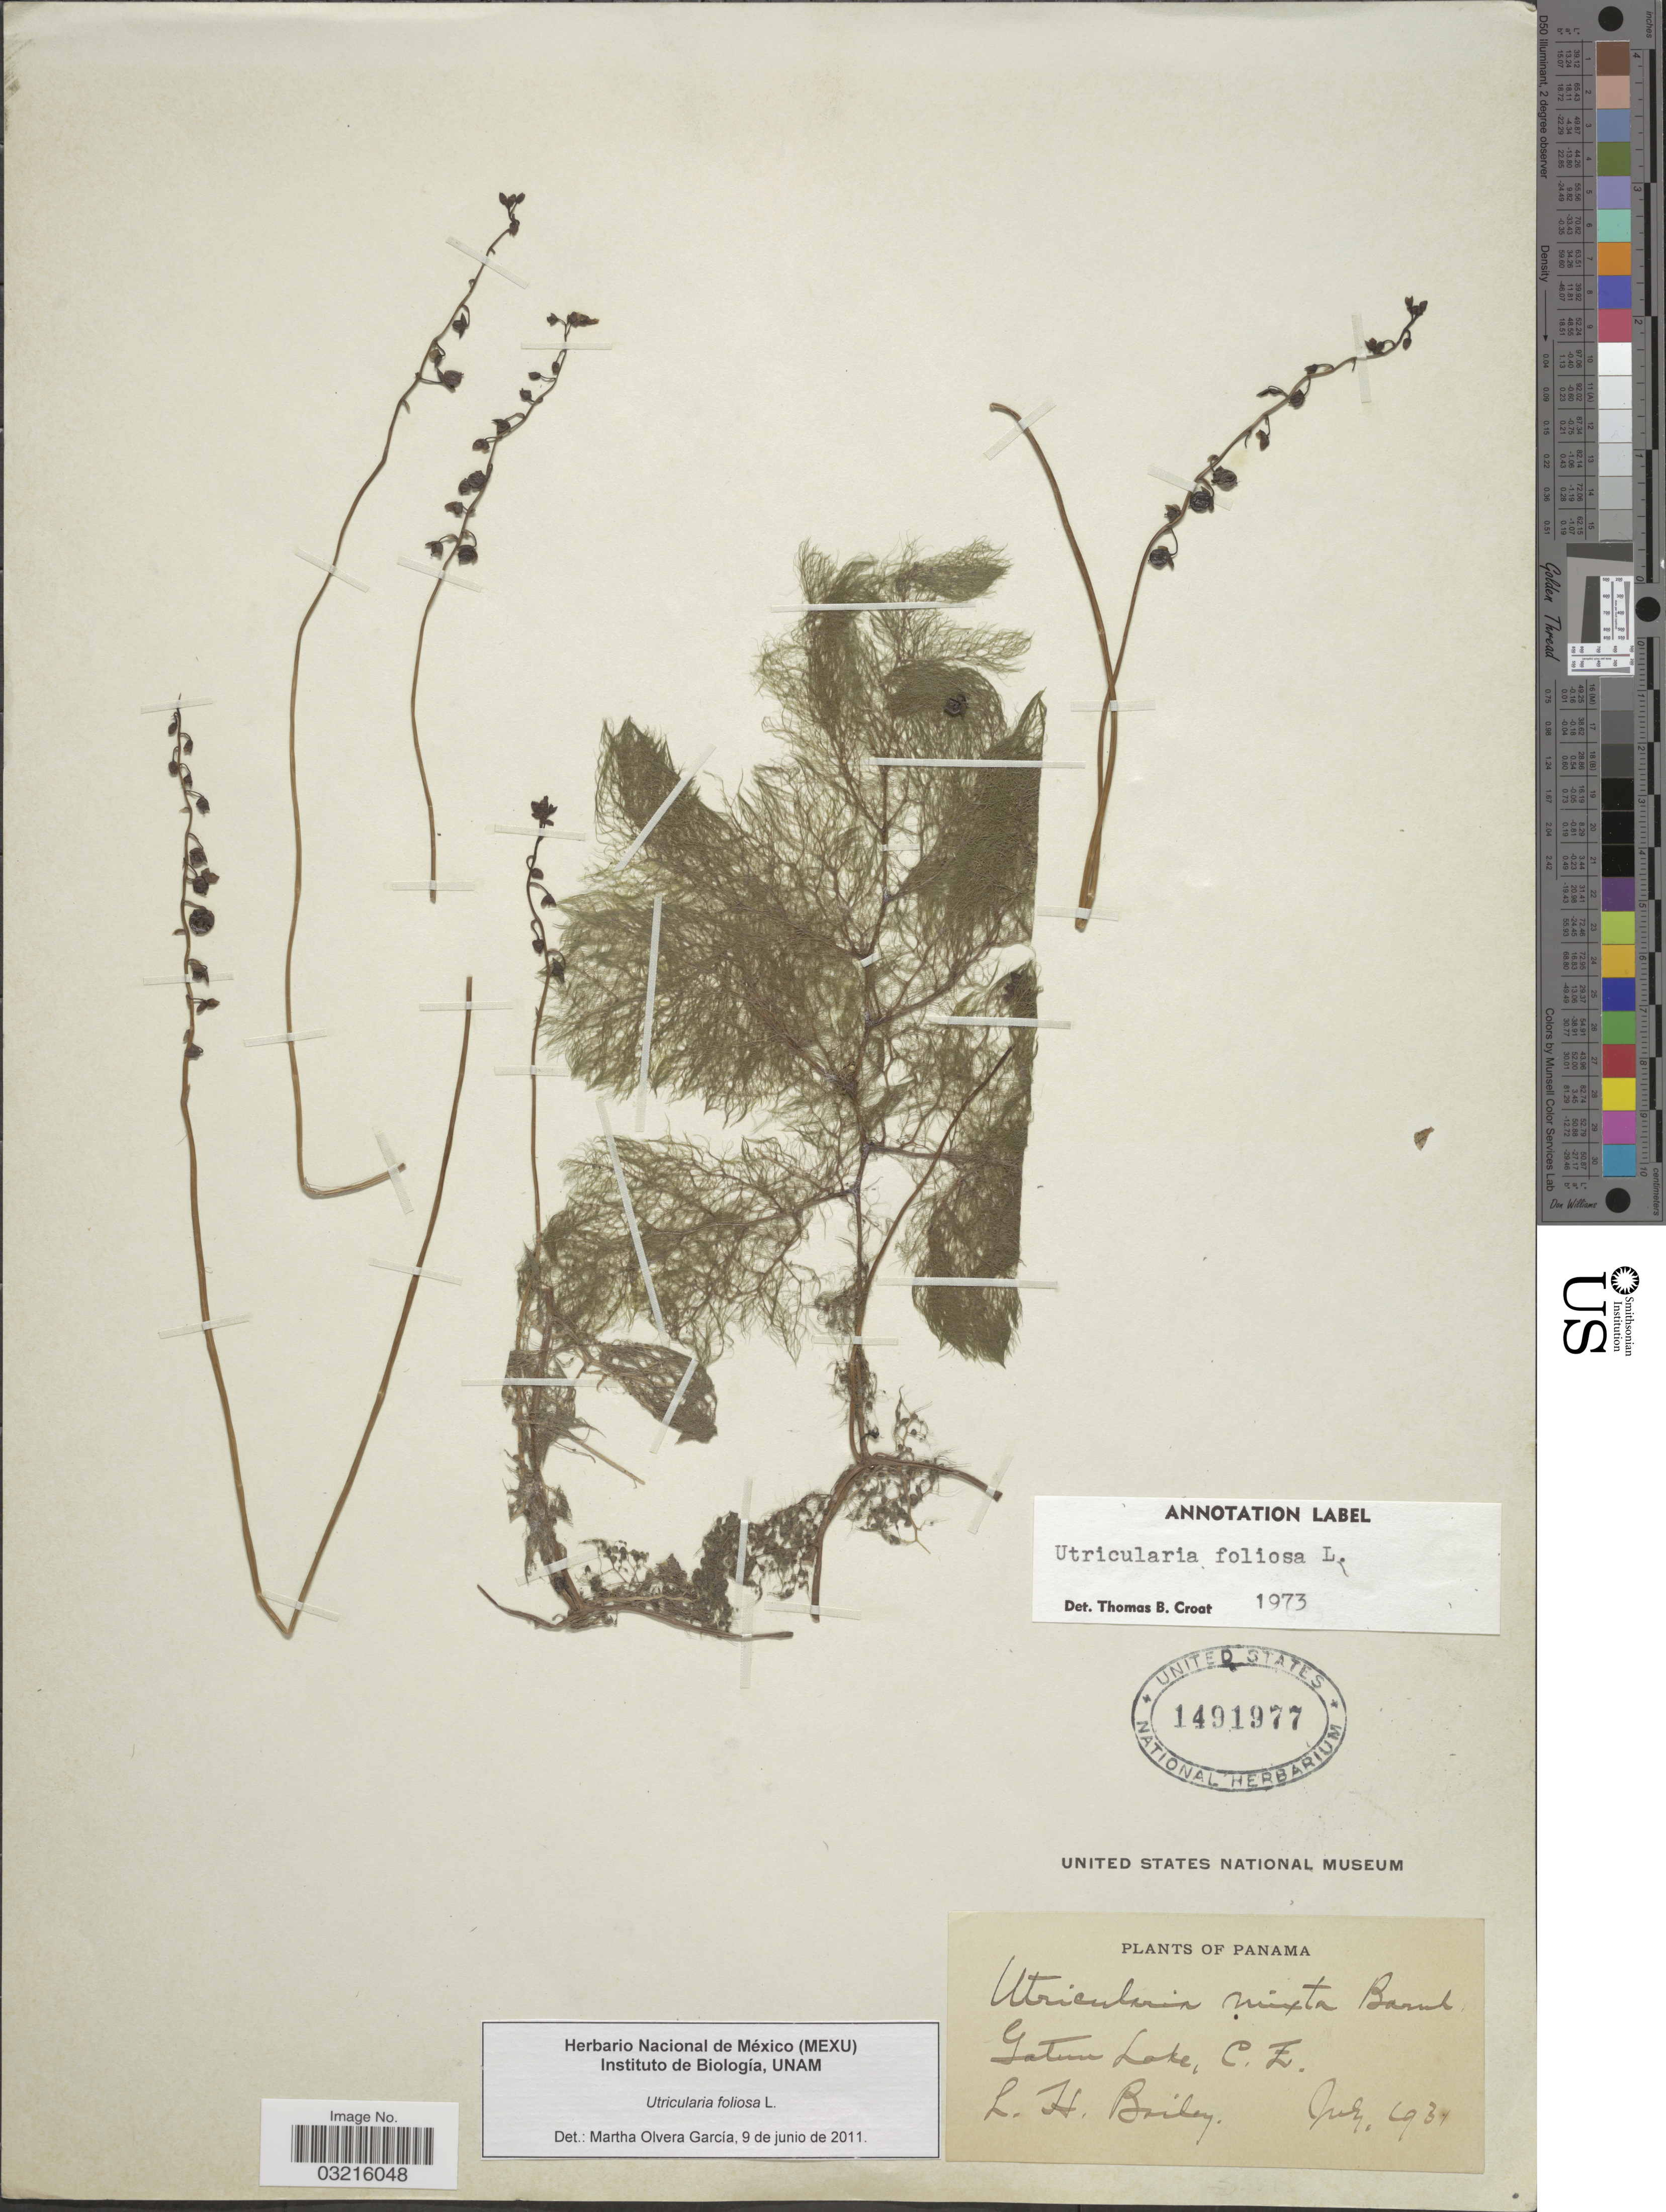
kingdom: Plantae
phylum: Tracheophyta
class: Magnoliopsida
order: Lamiales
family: Lentibulariaceae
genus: Utricularia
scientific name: Utricularia foliosa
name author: L.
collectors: L. H. Bailey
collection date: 1931-07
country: Panama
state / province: Colón / Panamá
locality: Gatun Lake, C. Z.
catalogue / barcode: US 1491977